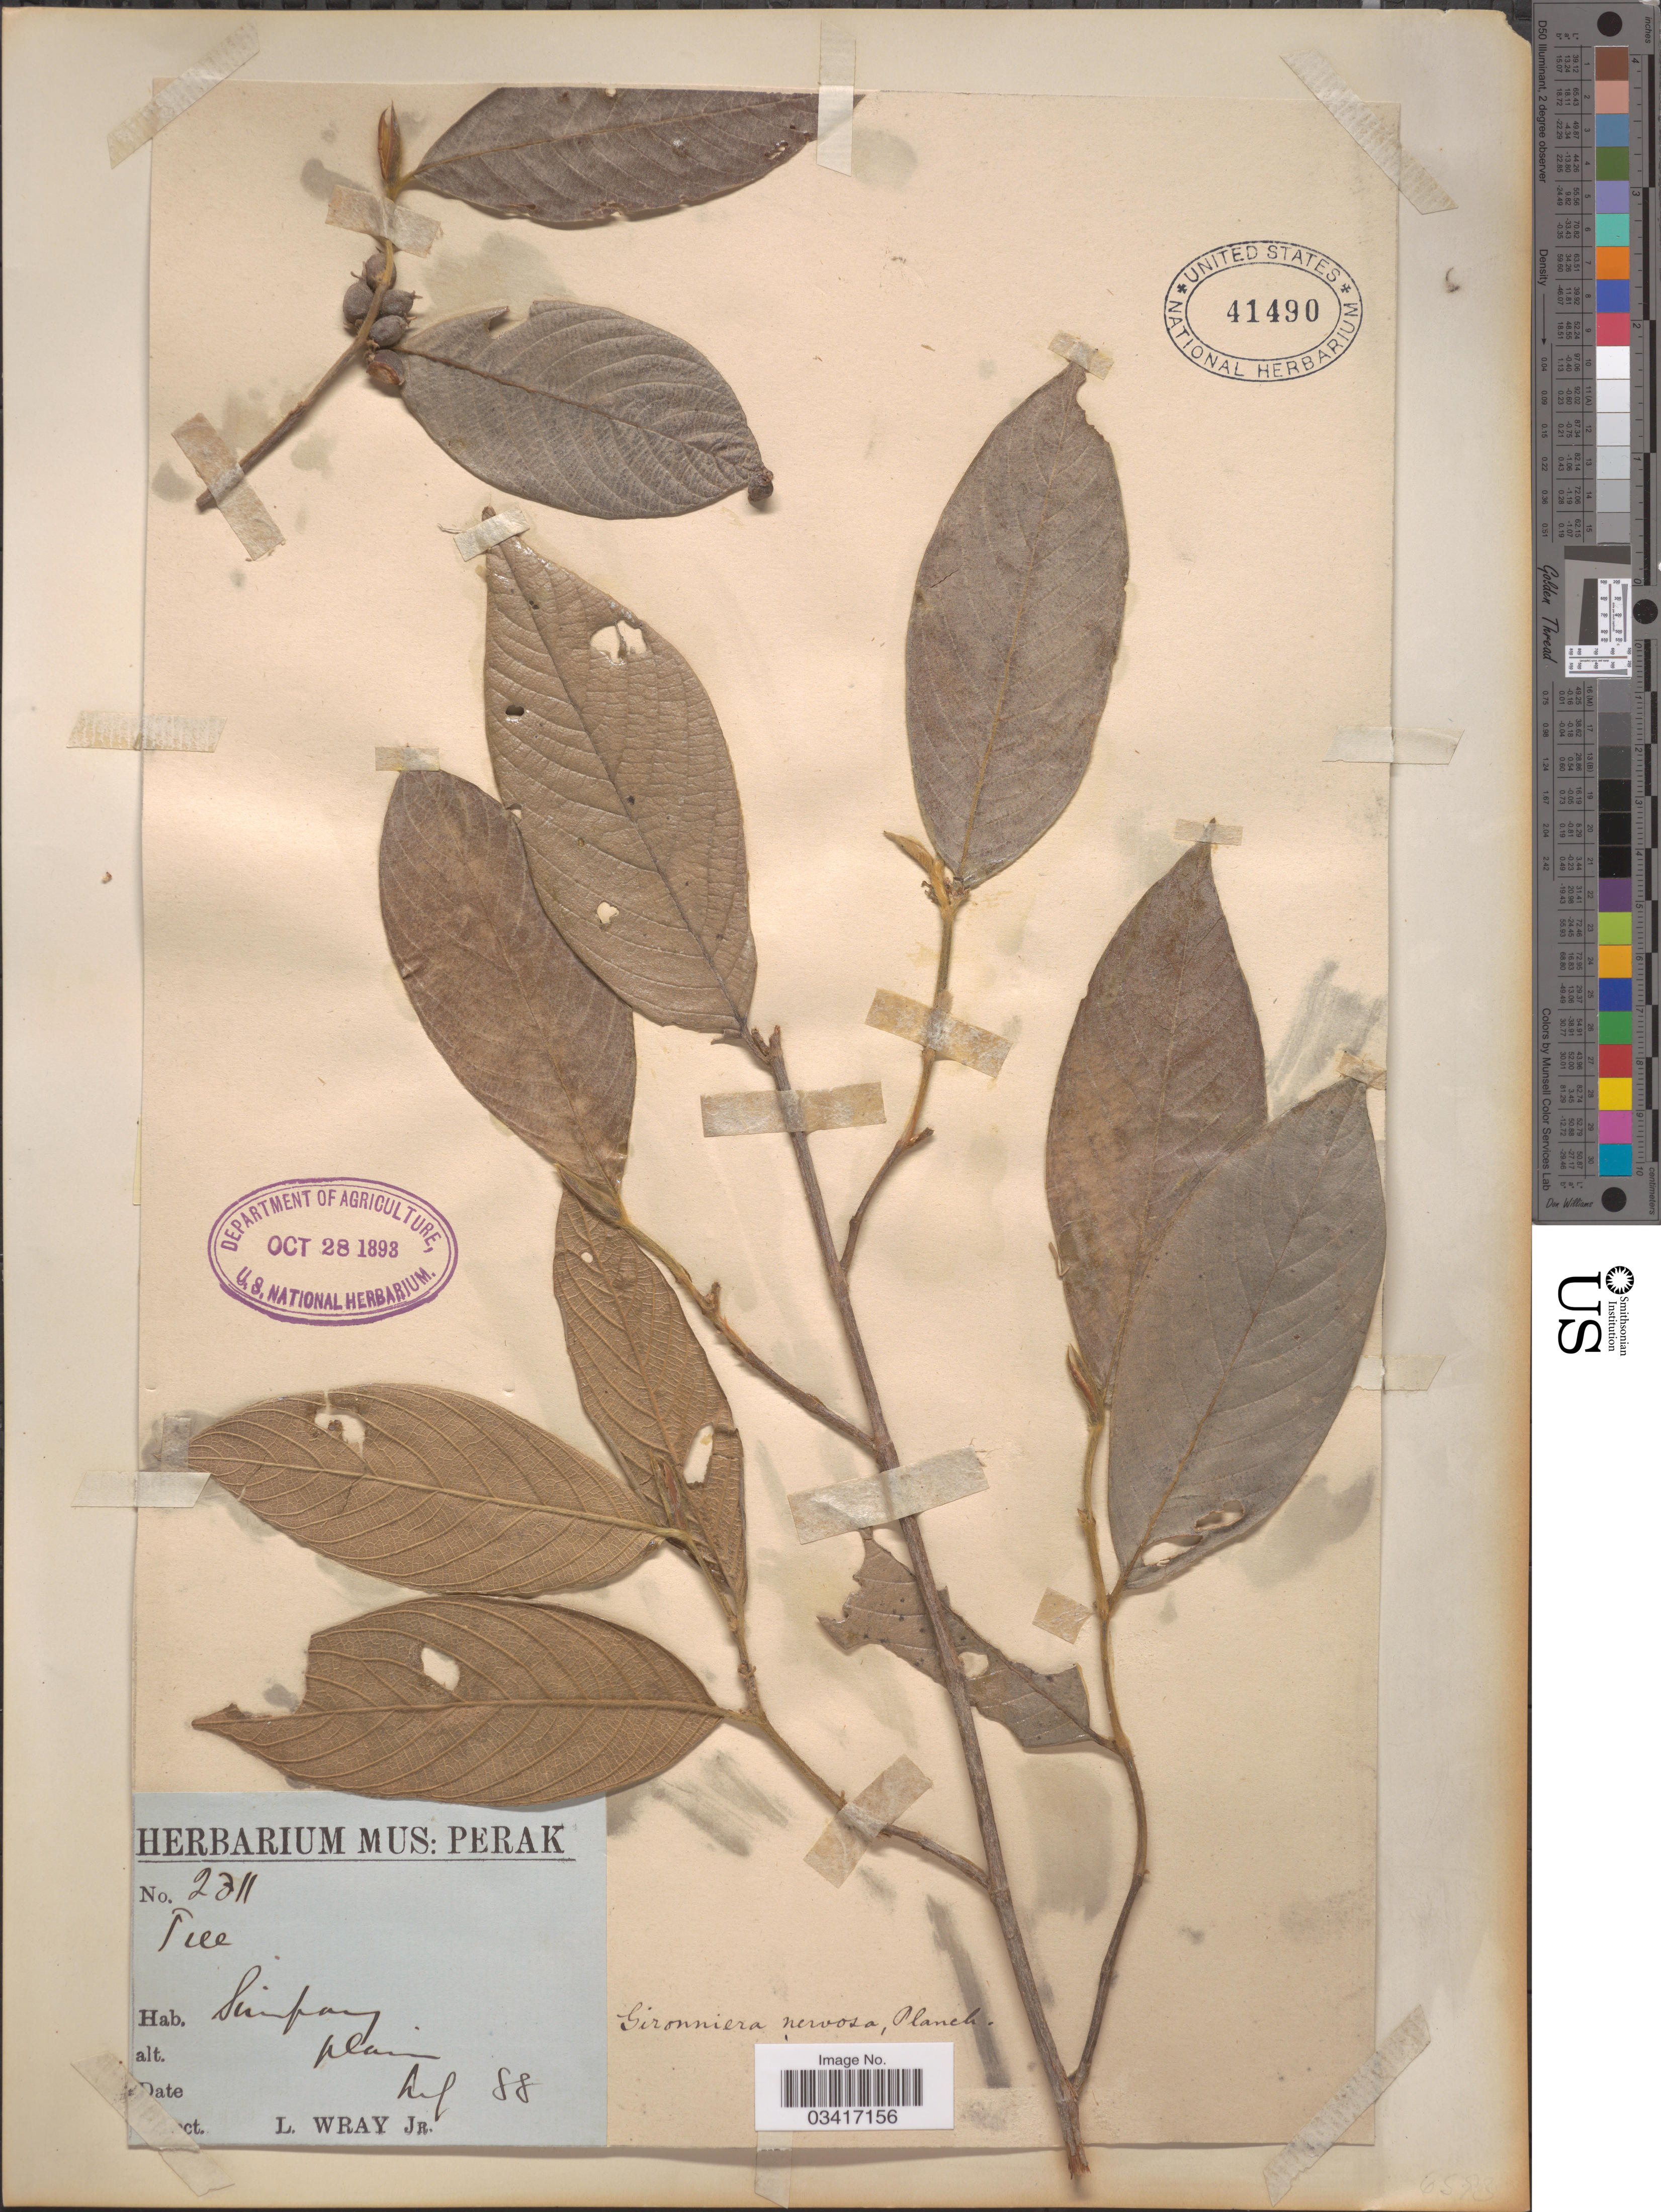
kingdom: Plantae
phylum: Tracheophyta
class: Magnoliopsida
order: Rosales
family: Cannabaceae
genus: Gironniera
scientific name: Gironniera nervosa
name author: Planch.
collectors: L. Wray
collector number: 2311*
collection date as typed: Transcribed d/m/y: /8/88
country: Malaysia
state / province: Perak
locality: Simpay.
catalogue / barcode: US 41490